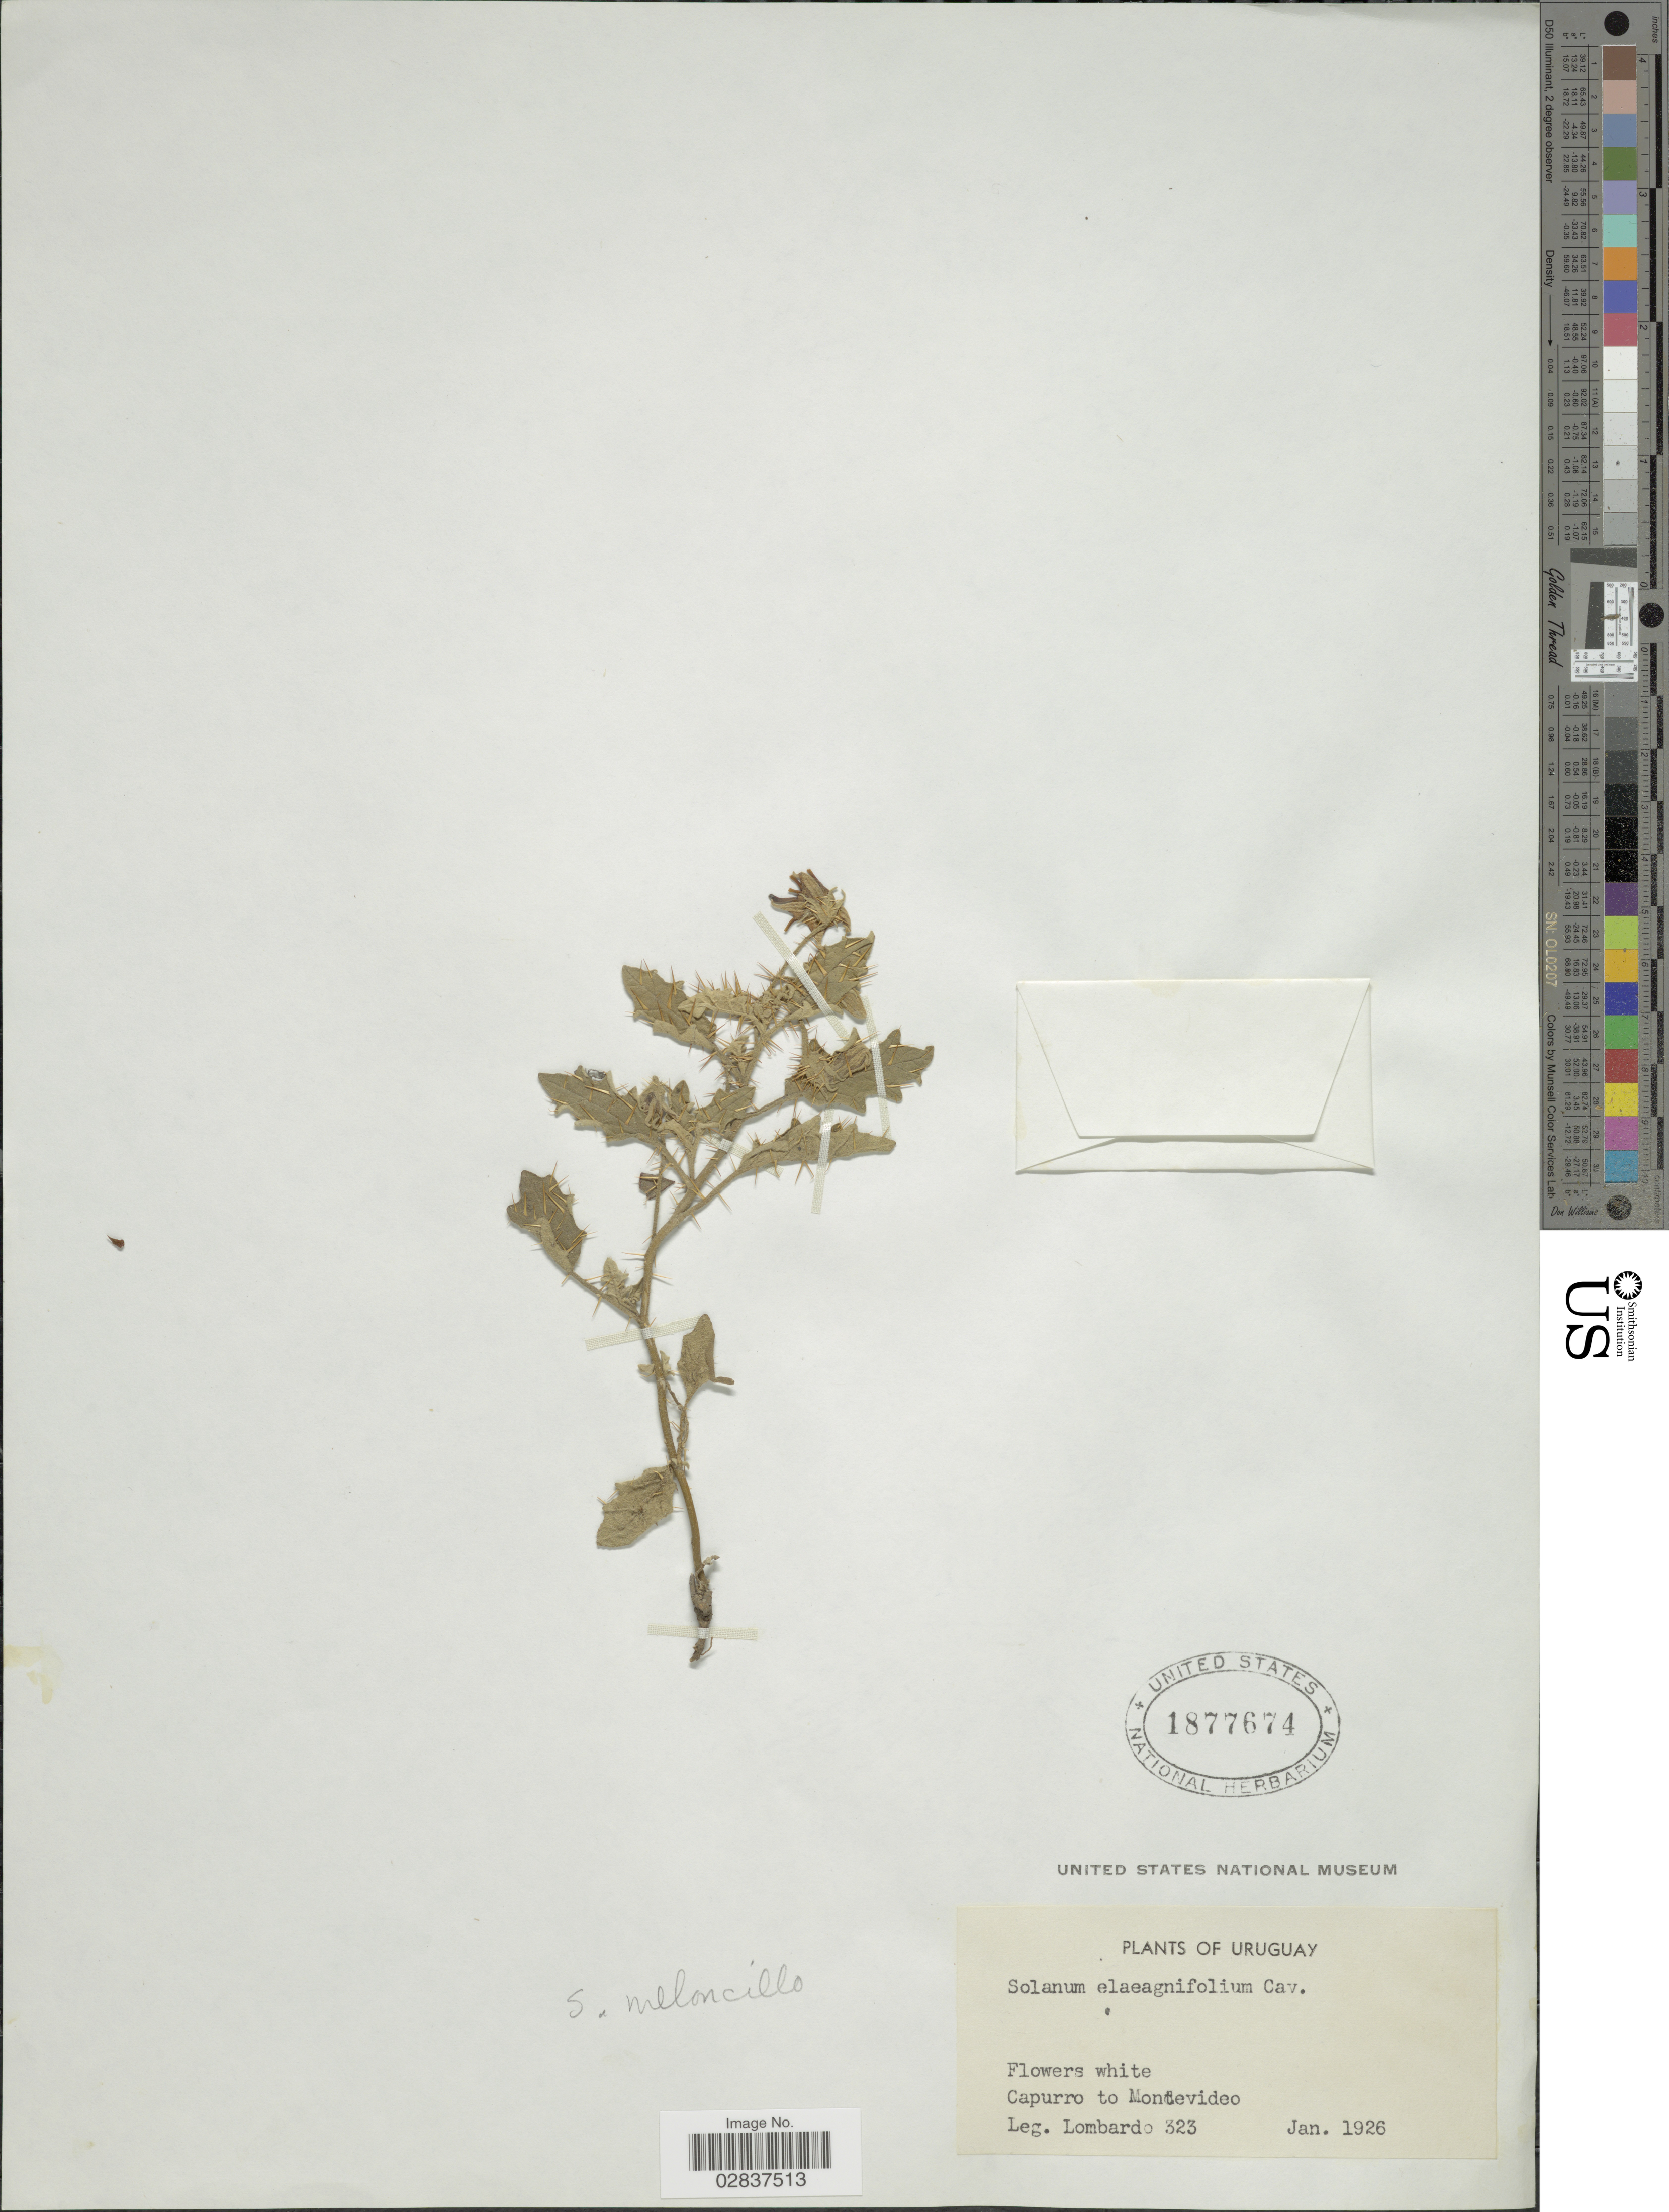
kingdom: Plantae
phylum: Tracheophyta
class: Magnoliopsida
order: Solanales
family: Solanaceae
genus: Solanum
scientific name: Solanum juvenale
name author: Thell.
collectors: Lombardo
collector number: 323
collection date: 1926-01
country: Uruguay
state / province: Montevideo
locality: Capurro de Montevideo.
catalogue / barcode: US 1877674